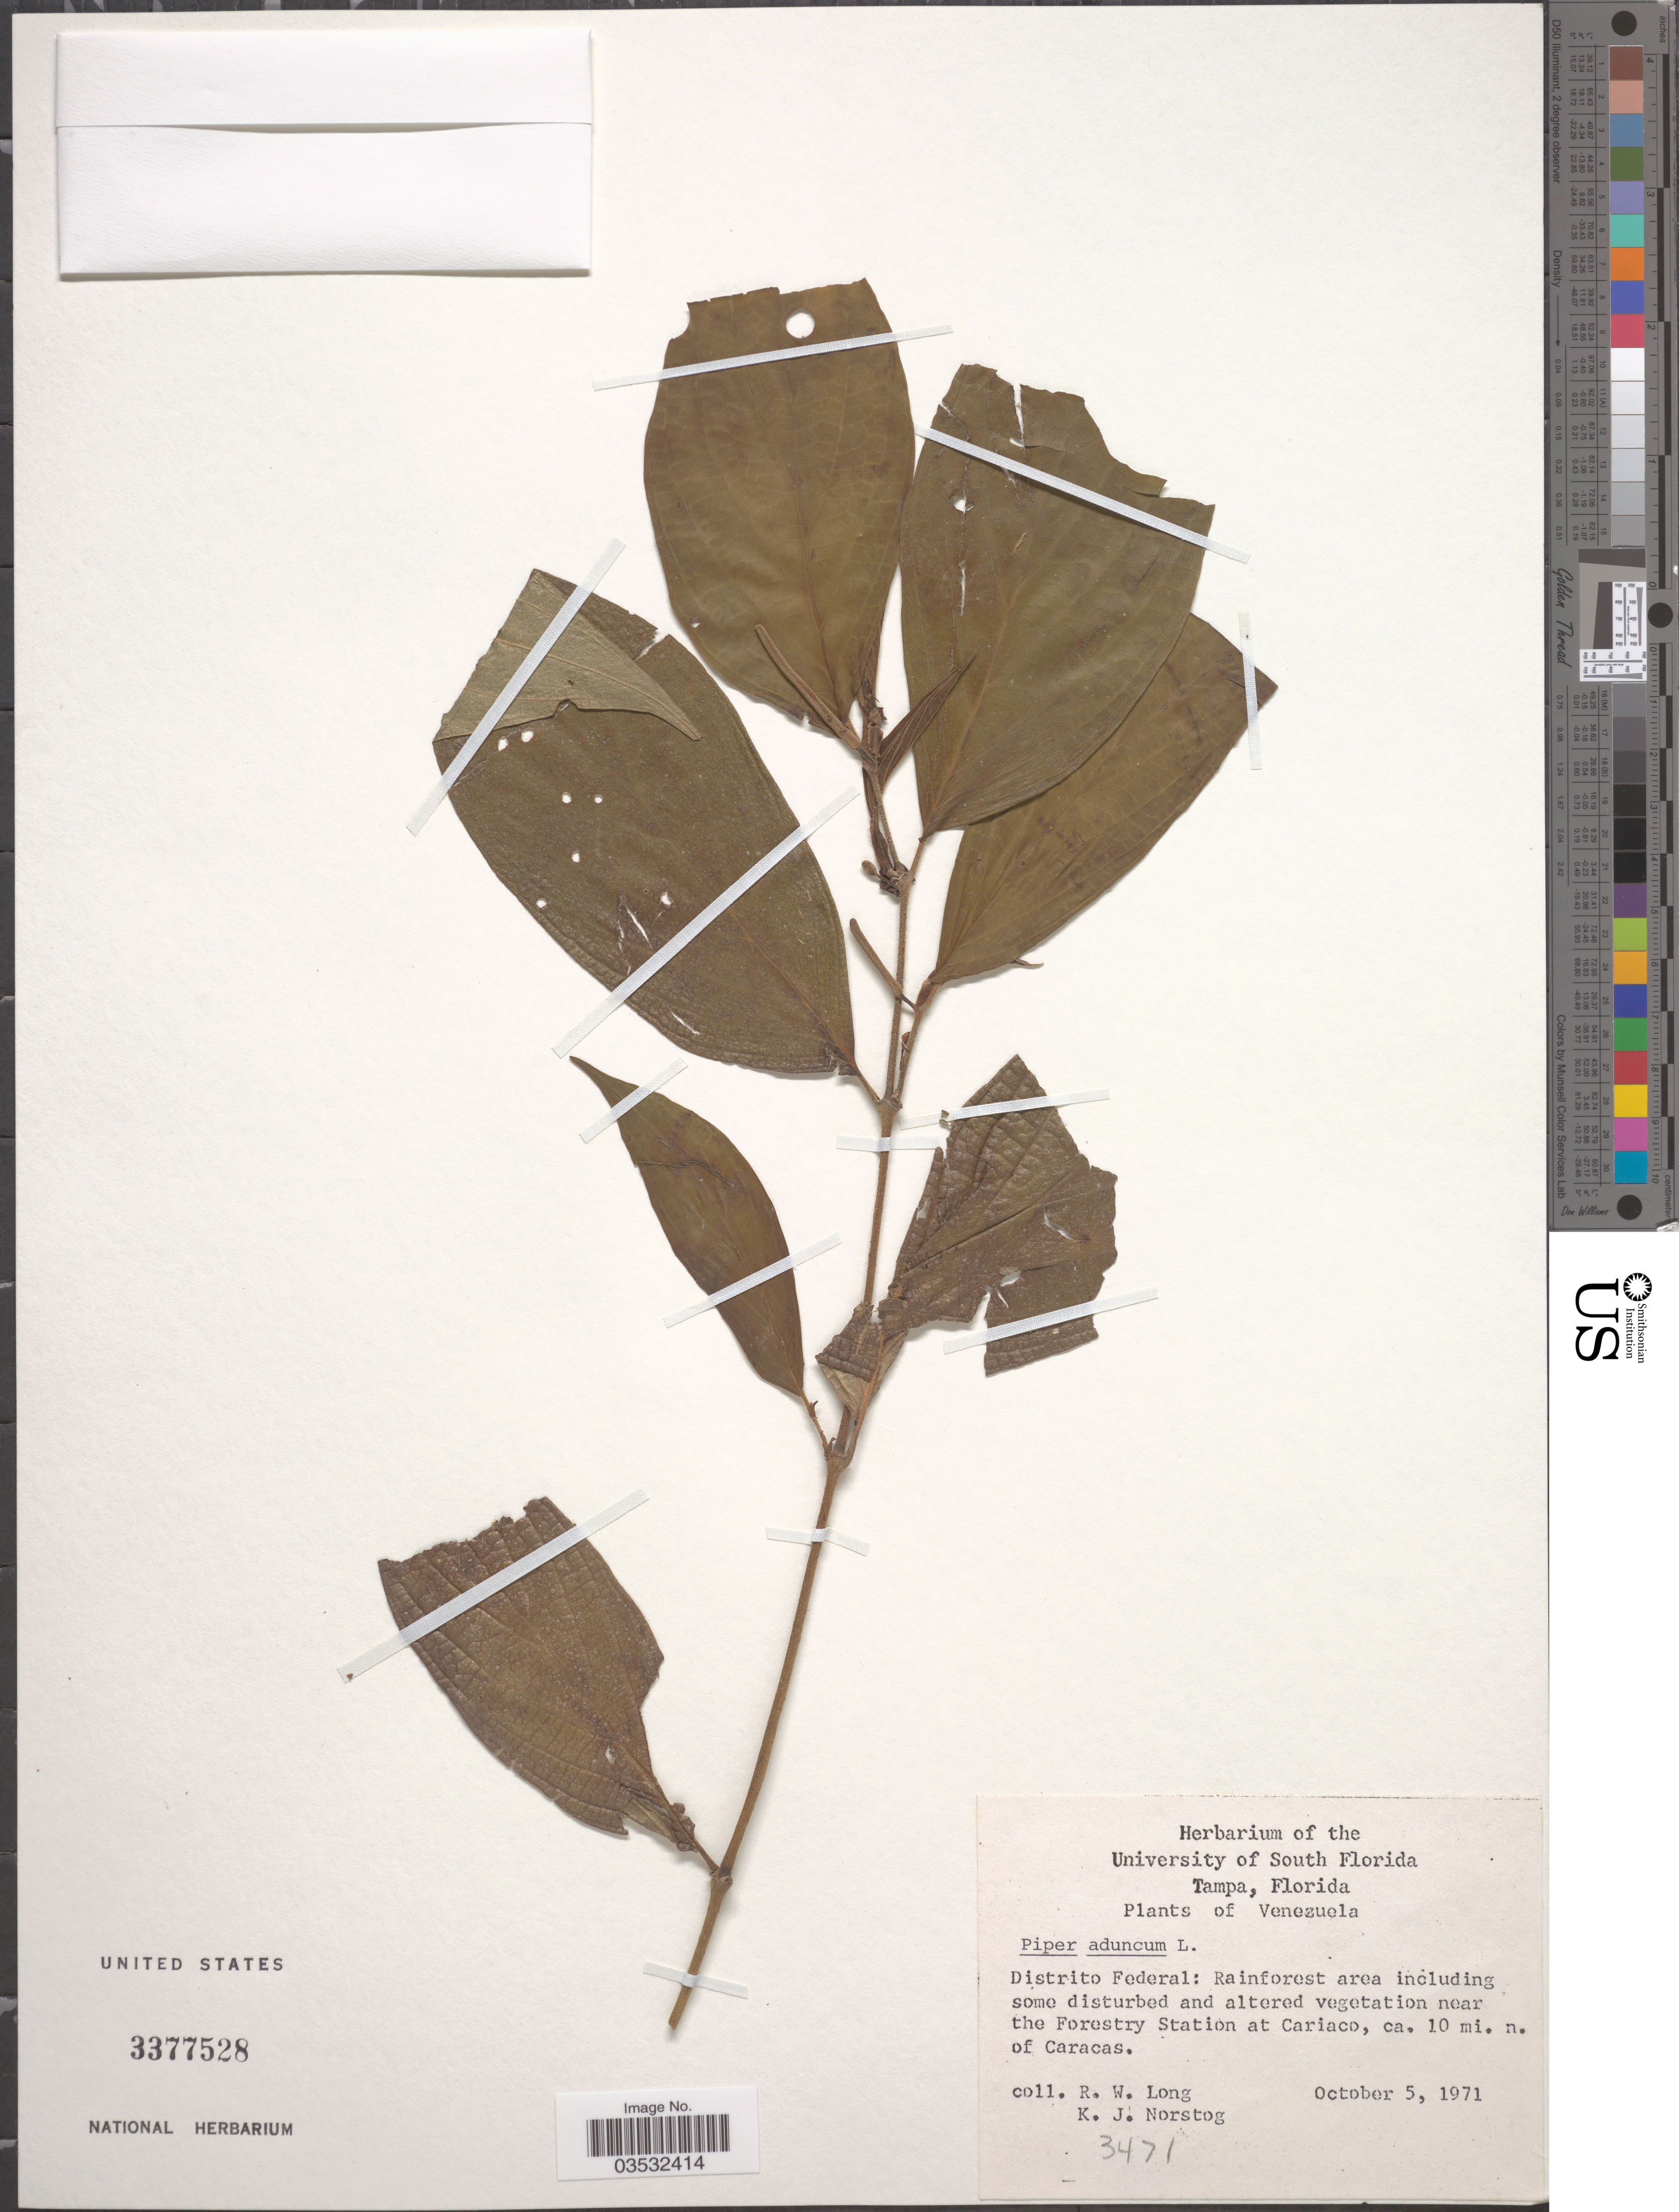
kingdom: Plantae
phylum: Tracheophyta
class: Magnoliopsida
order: Piperales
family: Piperaceae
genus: Piper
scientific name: Piper aduncum var. aduncum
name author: L.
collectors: R. W. Long & K. Norstog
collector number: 3471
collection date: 1971-10-05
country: Venezuela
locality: Distrito Federal: Rainforest area including some disturbed and altered vegetation near the Forestry Station at Cariaco, ca. 10 mi. n. of Caracas.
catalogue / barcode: US 3377528